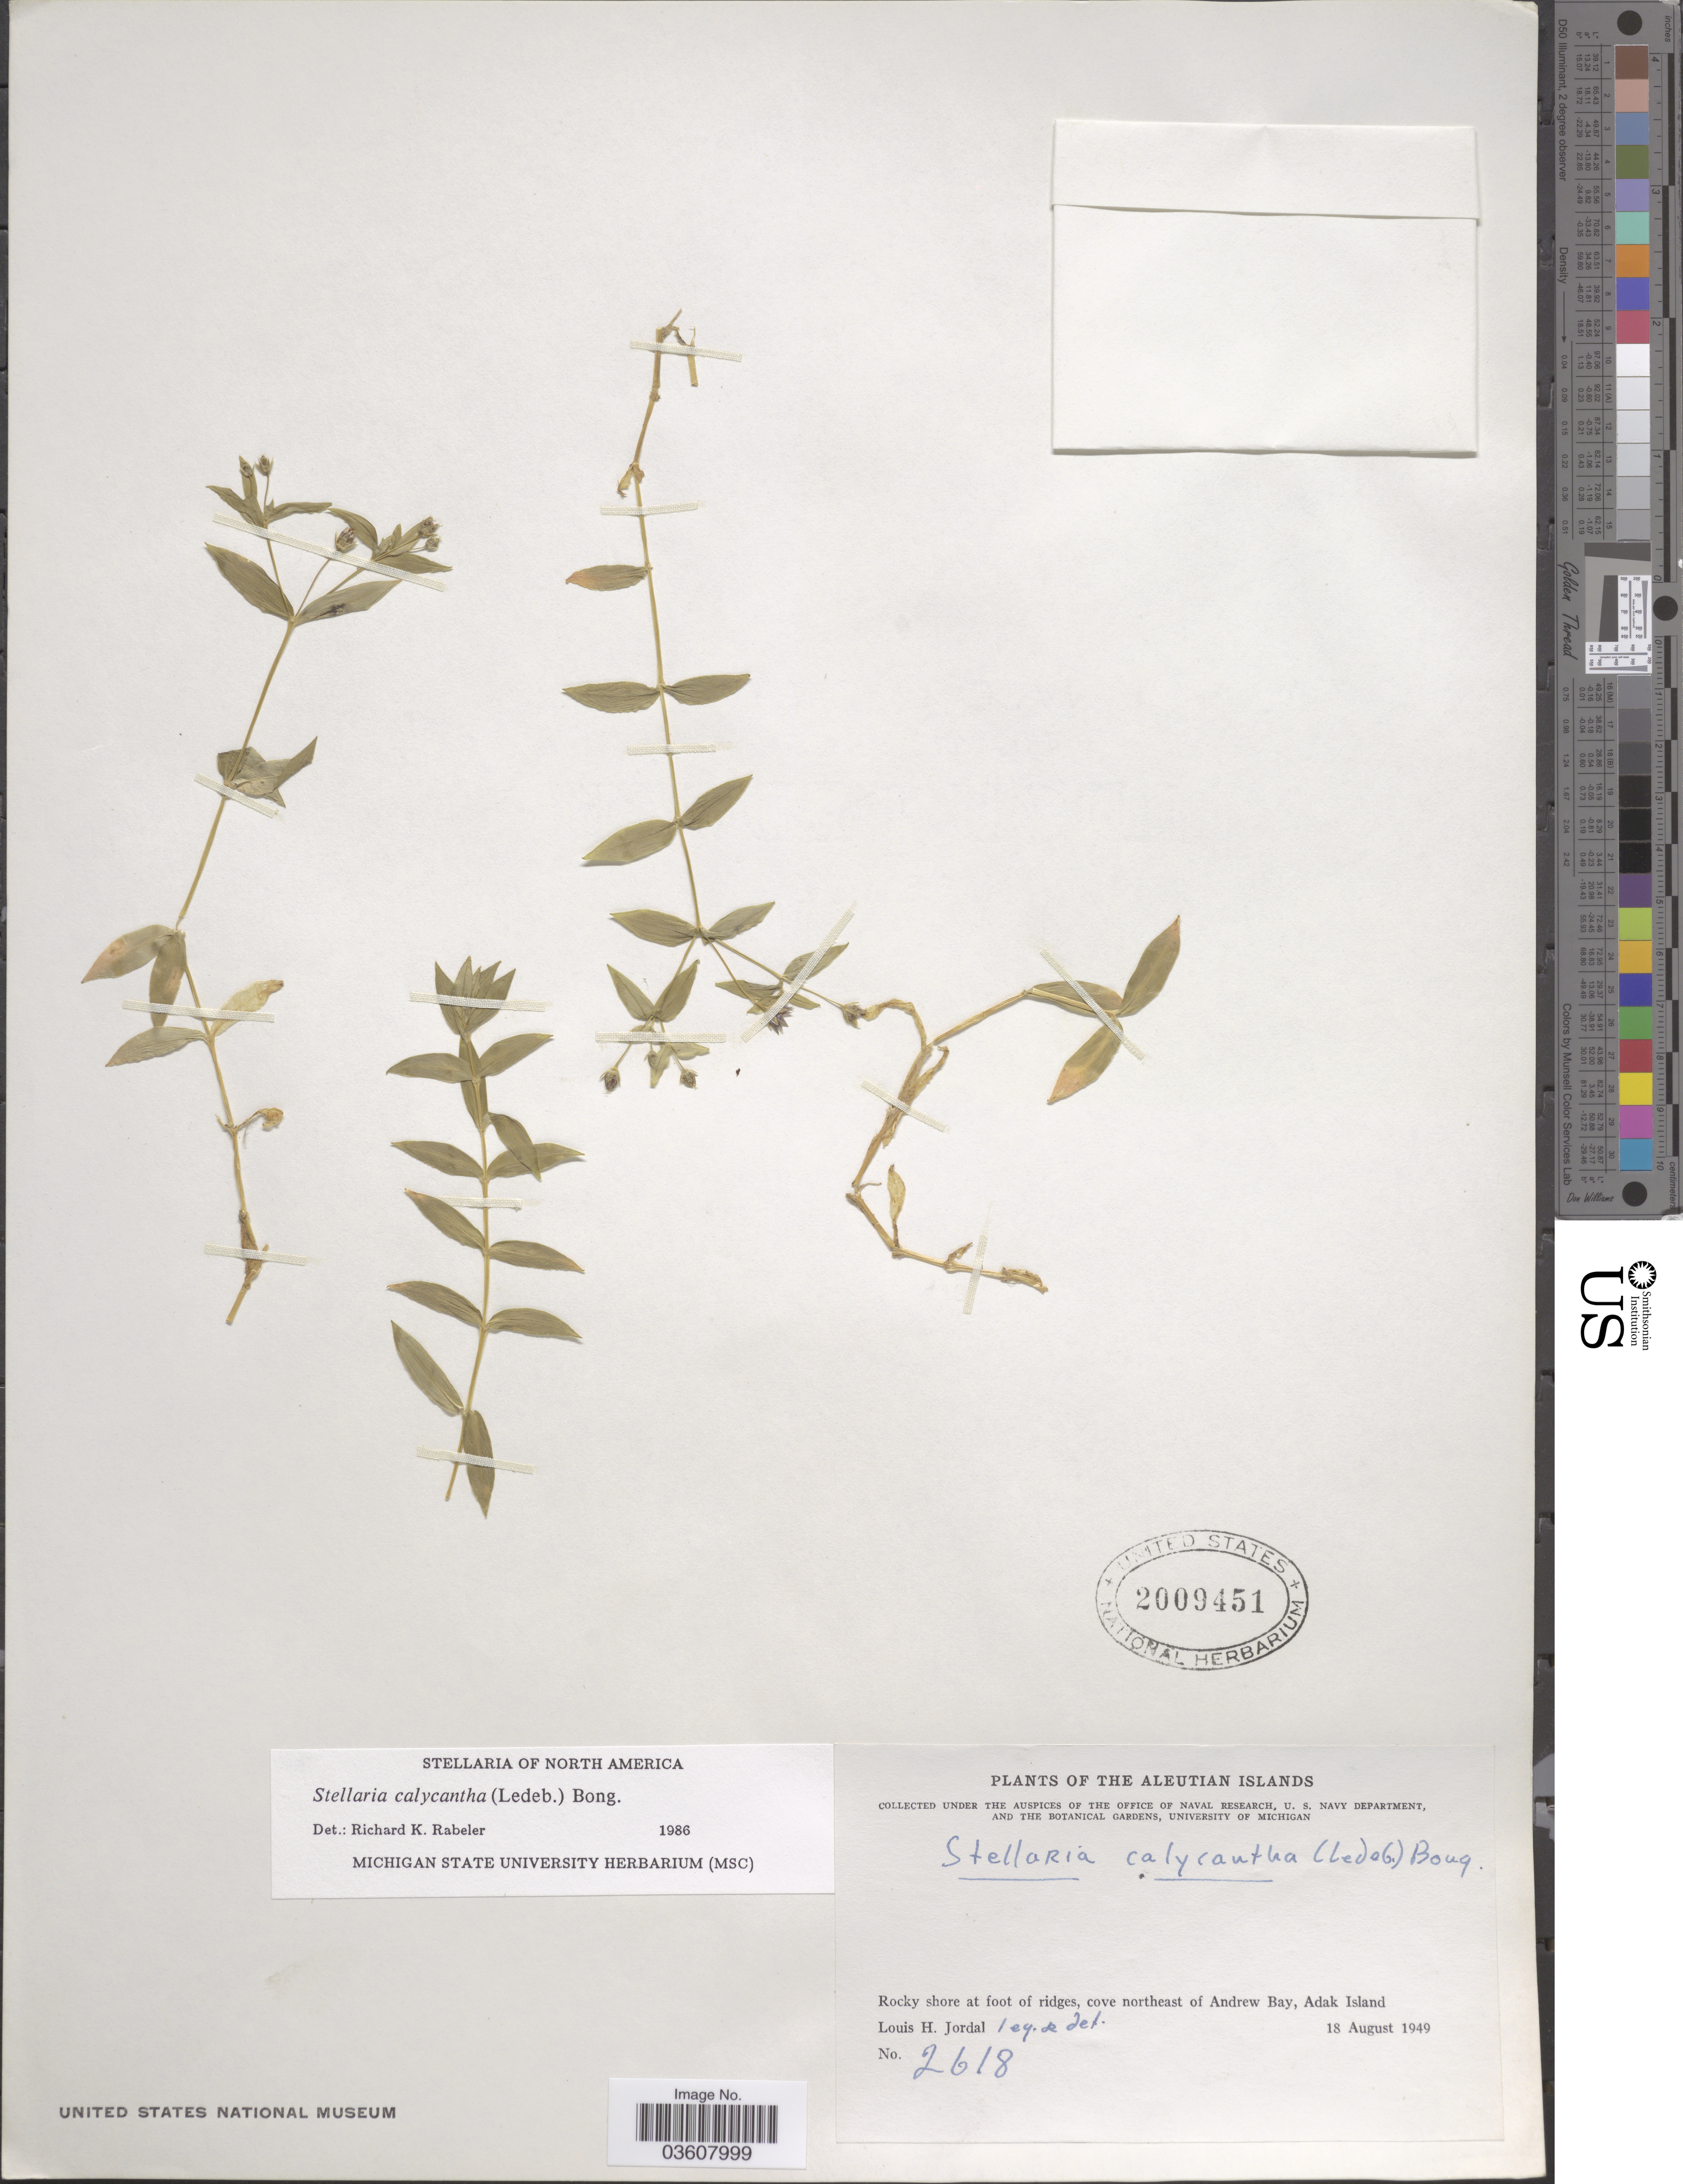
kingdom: Plantae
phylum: Tracheophyta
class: Magnoliopsida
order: Caryophyllales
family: Caryophyllaceae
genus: Stellaria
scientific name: Stellaria calycantha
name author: (Ledeb.) Bong.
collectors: L. Jordal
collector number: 2618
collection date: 1949-08-18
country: United States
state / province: Alaska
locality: The Aleutian Islands. Rocky shore at foot of ridges, cove northeast of Andrew Bay, Adak Island.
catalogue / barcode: US 2009451